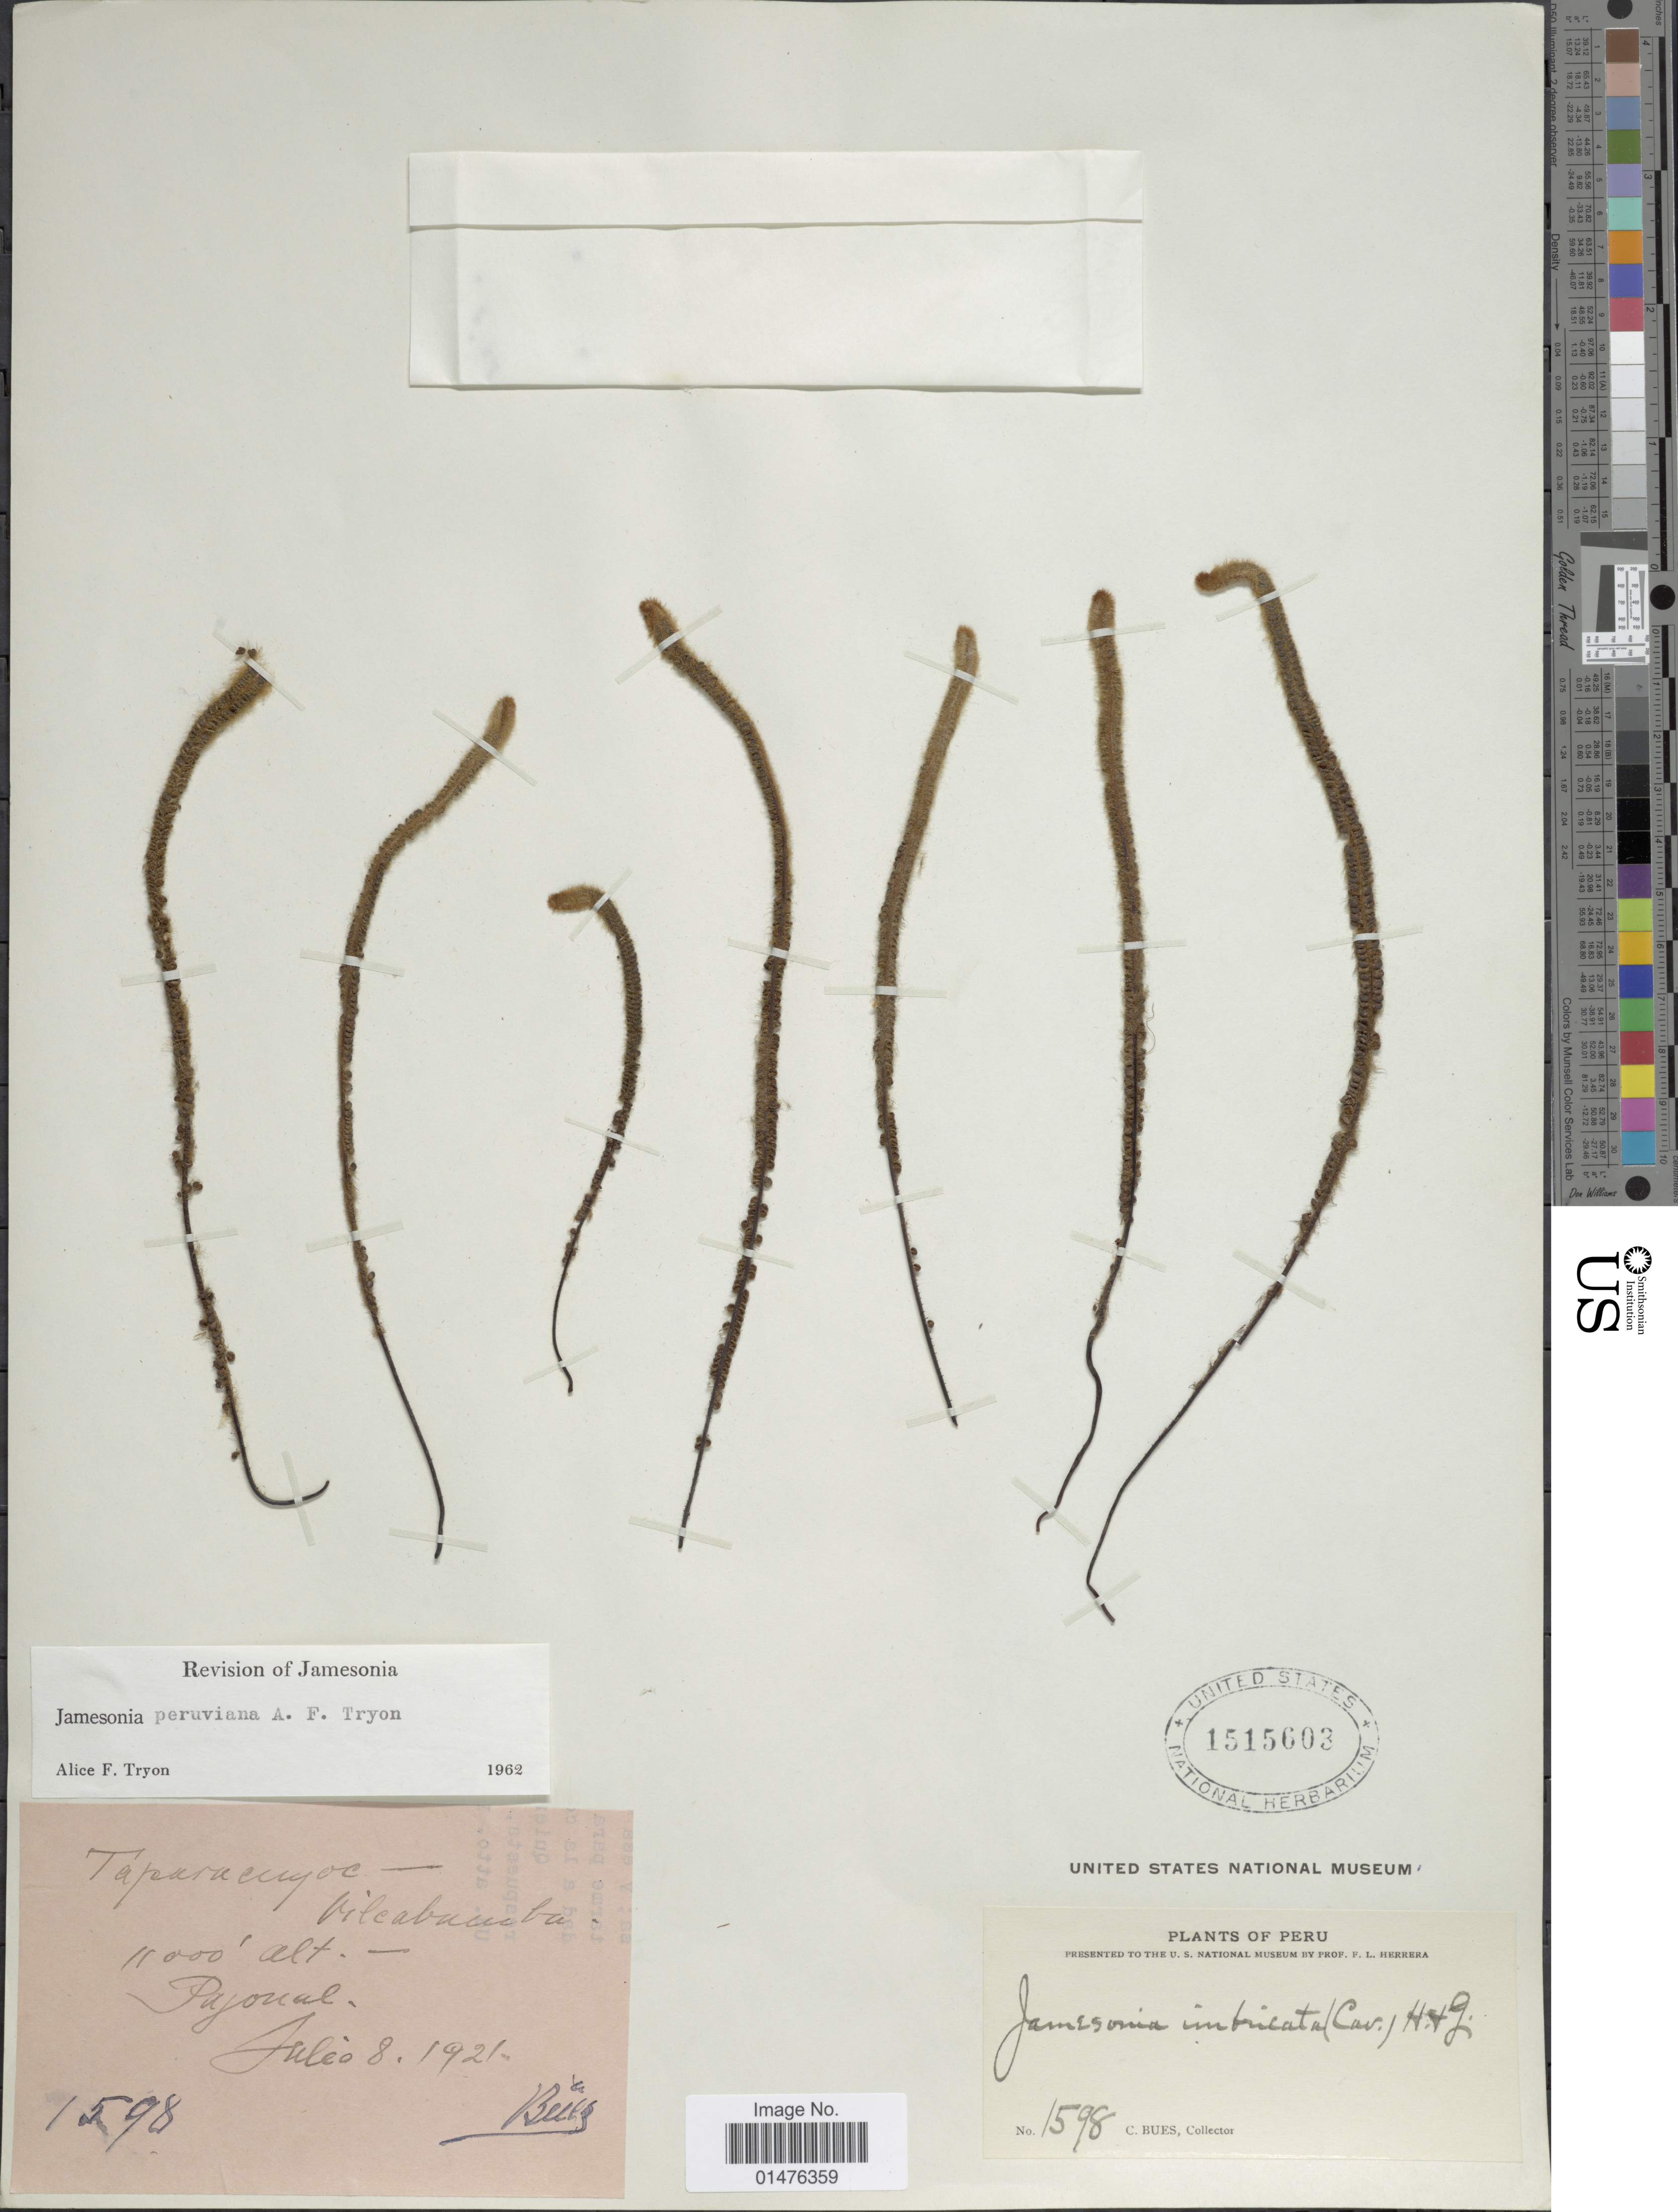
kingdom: Plantae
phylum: Tracheophyta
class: Polypodiopsida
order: Polypodiales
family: Pteridaceae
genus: Jamesonia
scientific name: Jamesonia peruviana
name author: A.F. Tryon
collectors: C. Bues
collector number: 1598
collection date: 1921-07-08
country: Peru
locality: Taparacuyoc- Vilcabamba Pajonal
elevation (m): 11000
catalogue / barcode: US 1515603